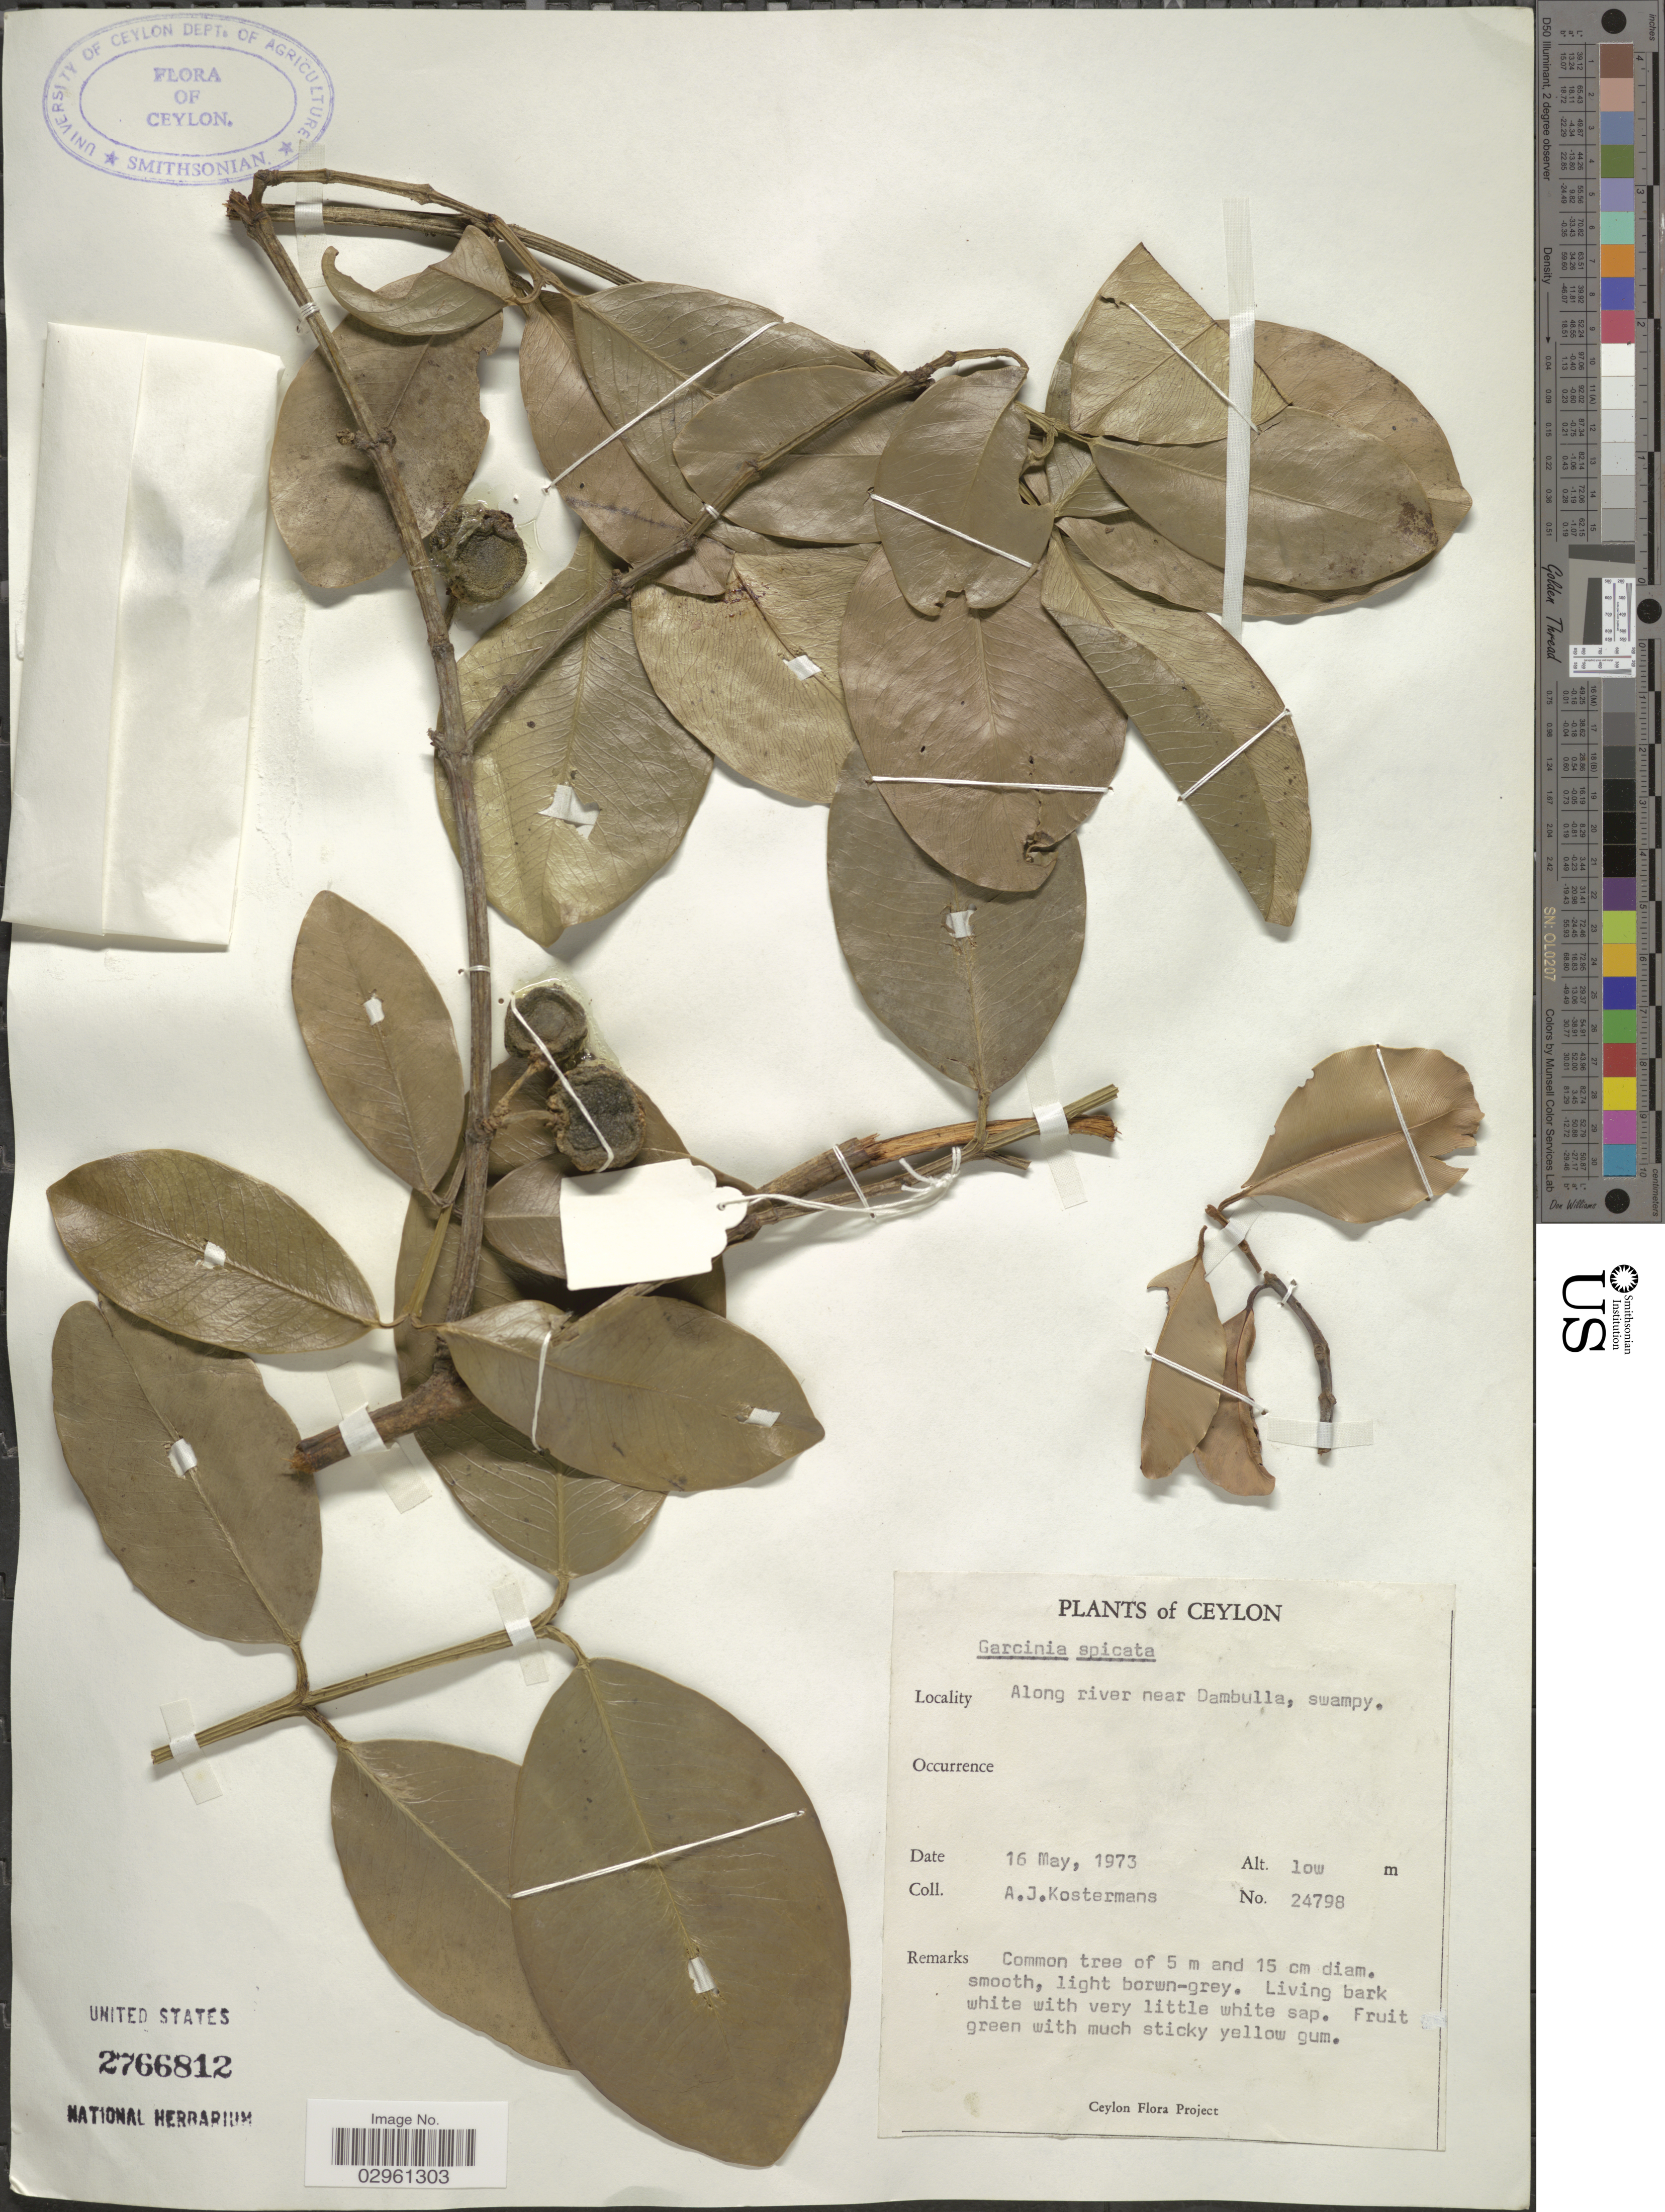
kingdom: Plantae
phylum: Tracheophyta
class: Magnoliopsida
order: Malpighiales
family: Clusiaceae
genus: Garcinia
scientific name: Garcinia spicata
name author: Hook. f.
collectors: A. J. G. Kostermans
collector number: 24798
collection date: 1973-05-16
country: Sri Lanka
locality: Ceylon. Along river near Dambulla, swampy.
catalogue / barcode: US 2766812